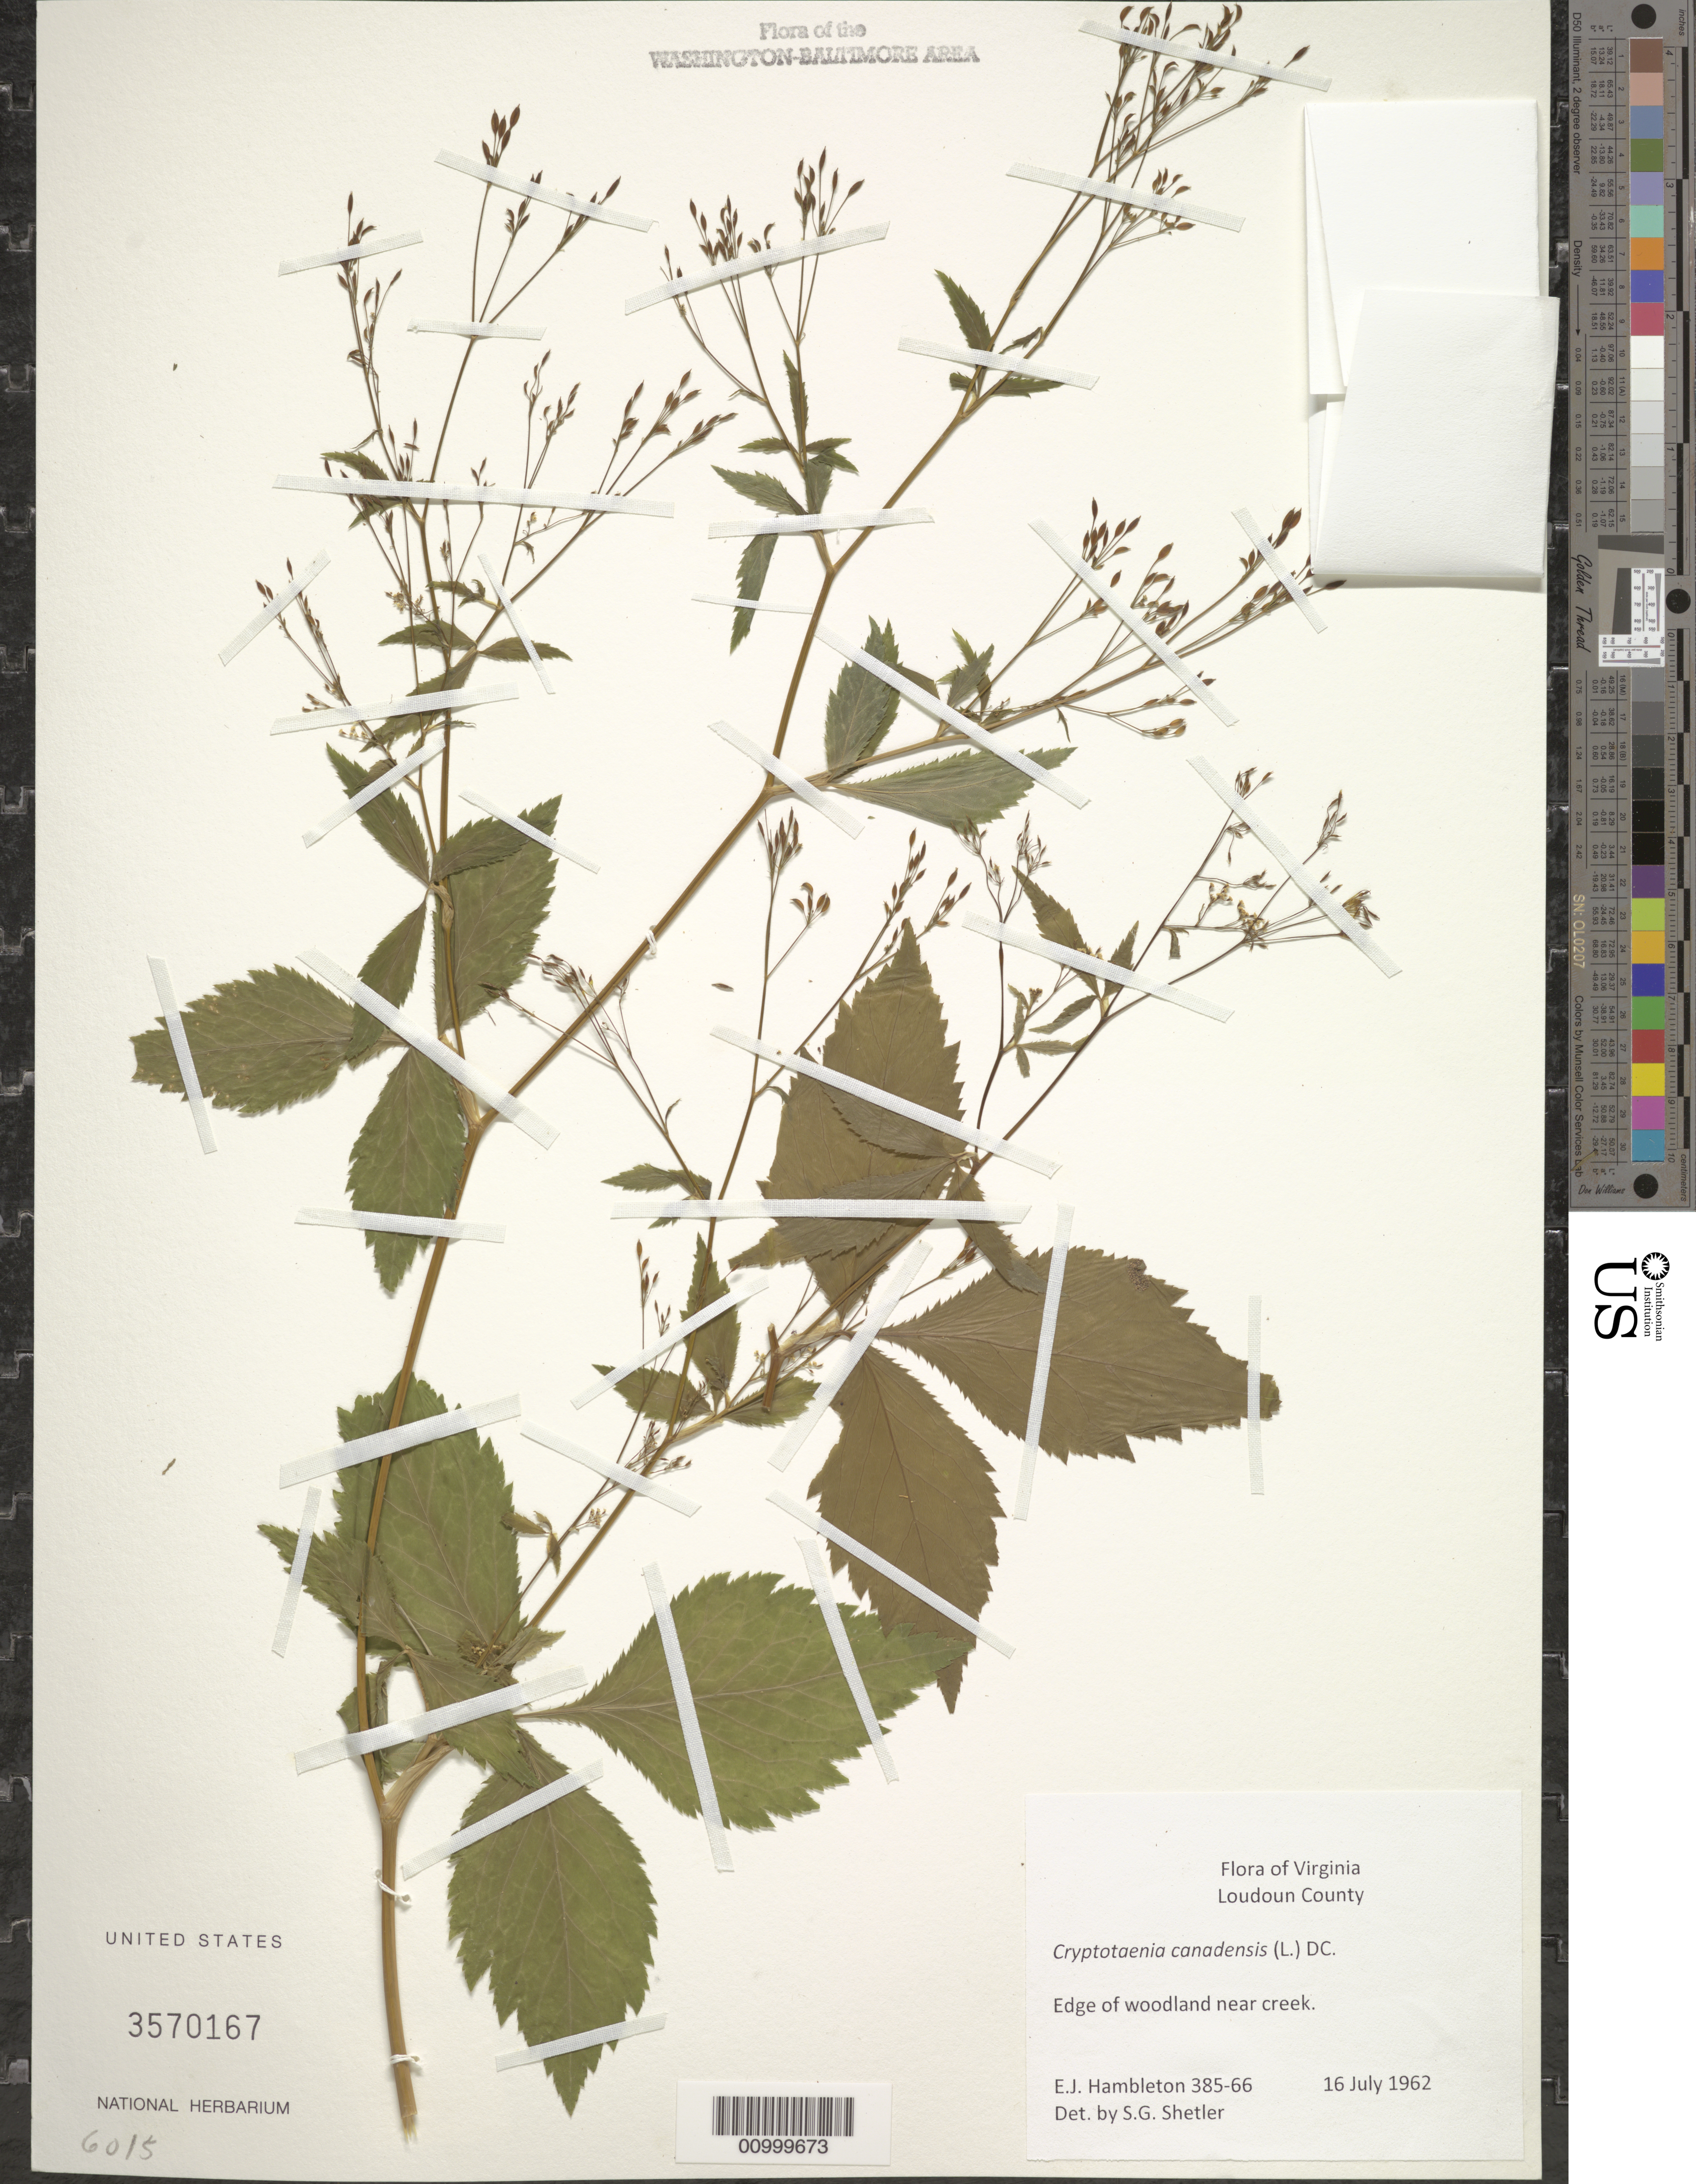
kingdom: Plantae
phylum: Tracheophyta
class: Magnoliopsida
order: Apiales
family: Apiaceae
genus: Cryptotaenia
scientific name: Cryptotaenia canadensis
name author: (L.) DC.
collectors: E. Hambleton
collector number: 385-66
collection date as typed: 16 July 1962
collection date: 1962-07-16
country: United States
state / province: Virginia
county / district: Loudoun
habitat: Edge of woodland near creek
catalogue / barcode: US 3570167